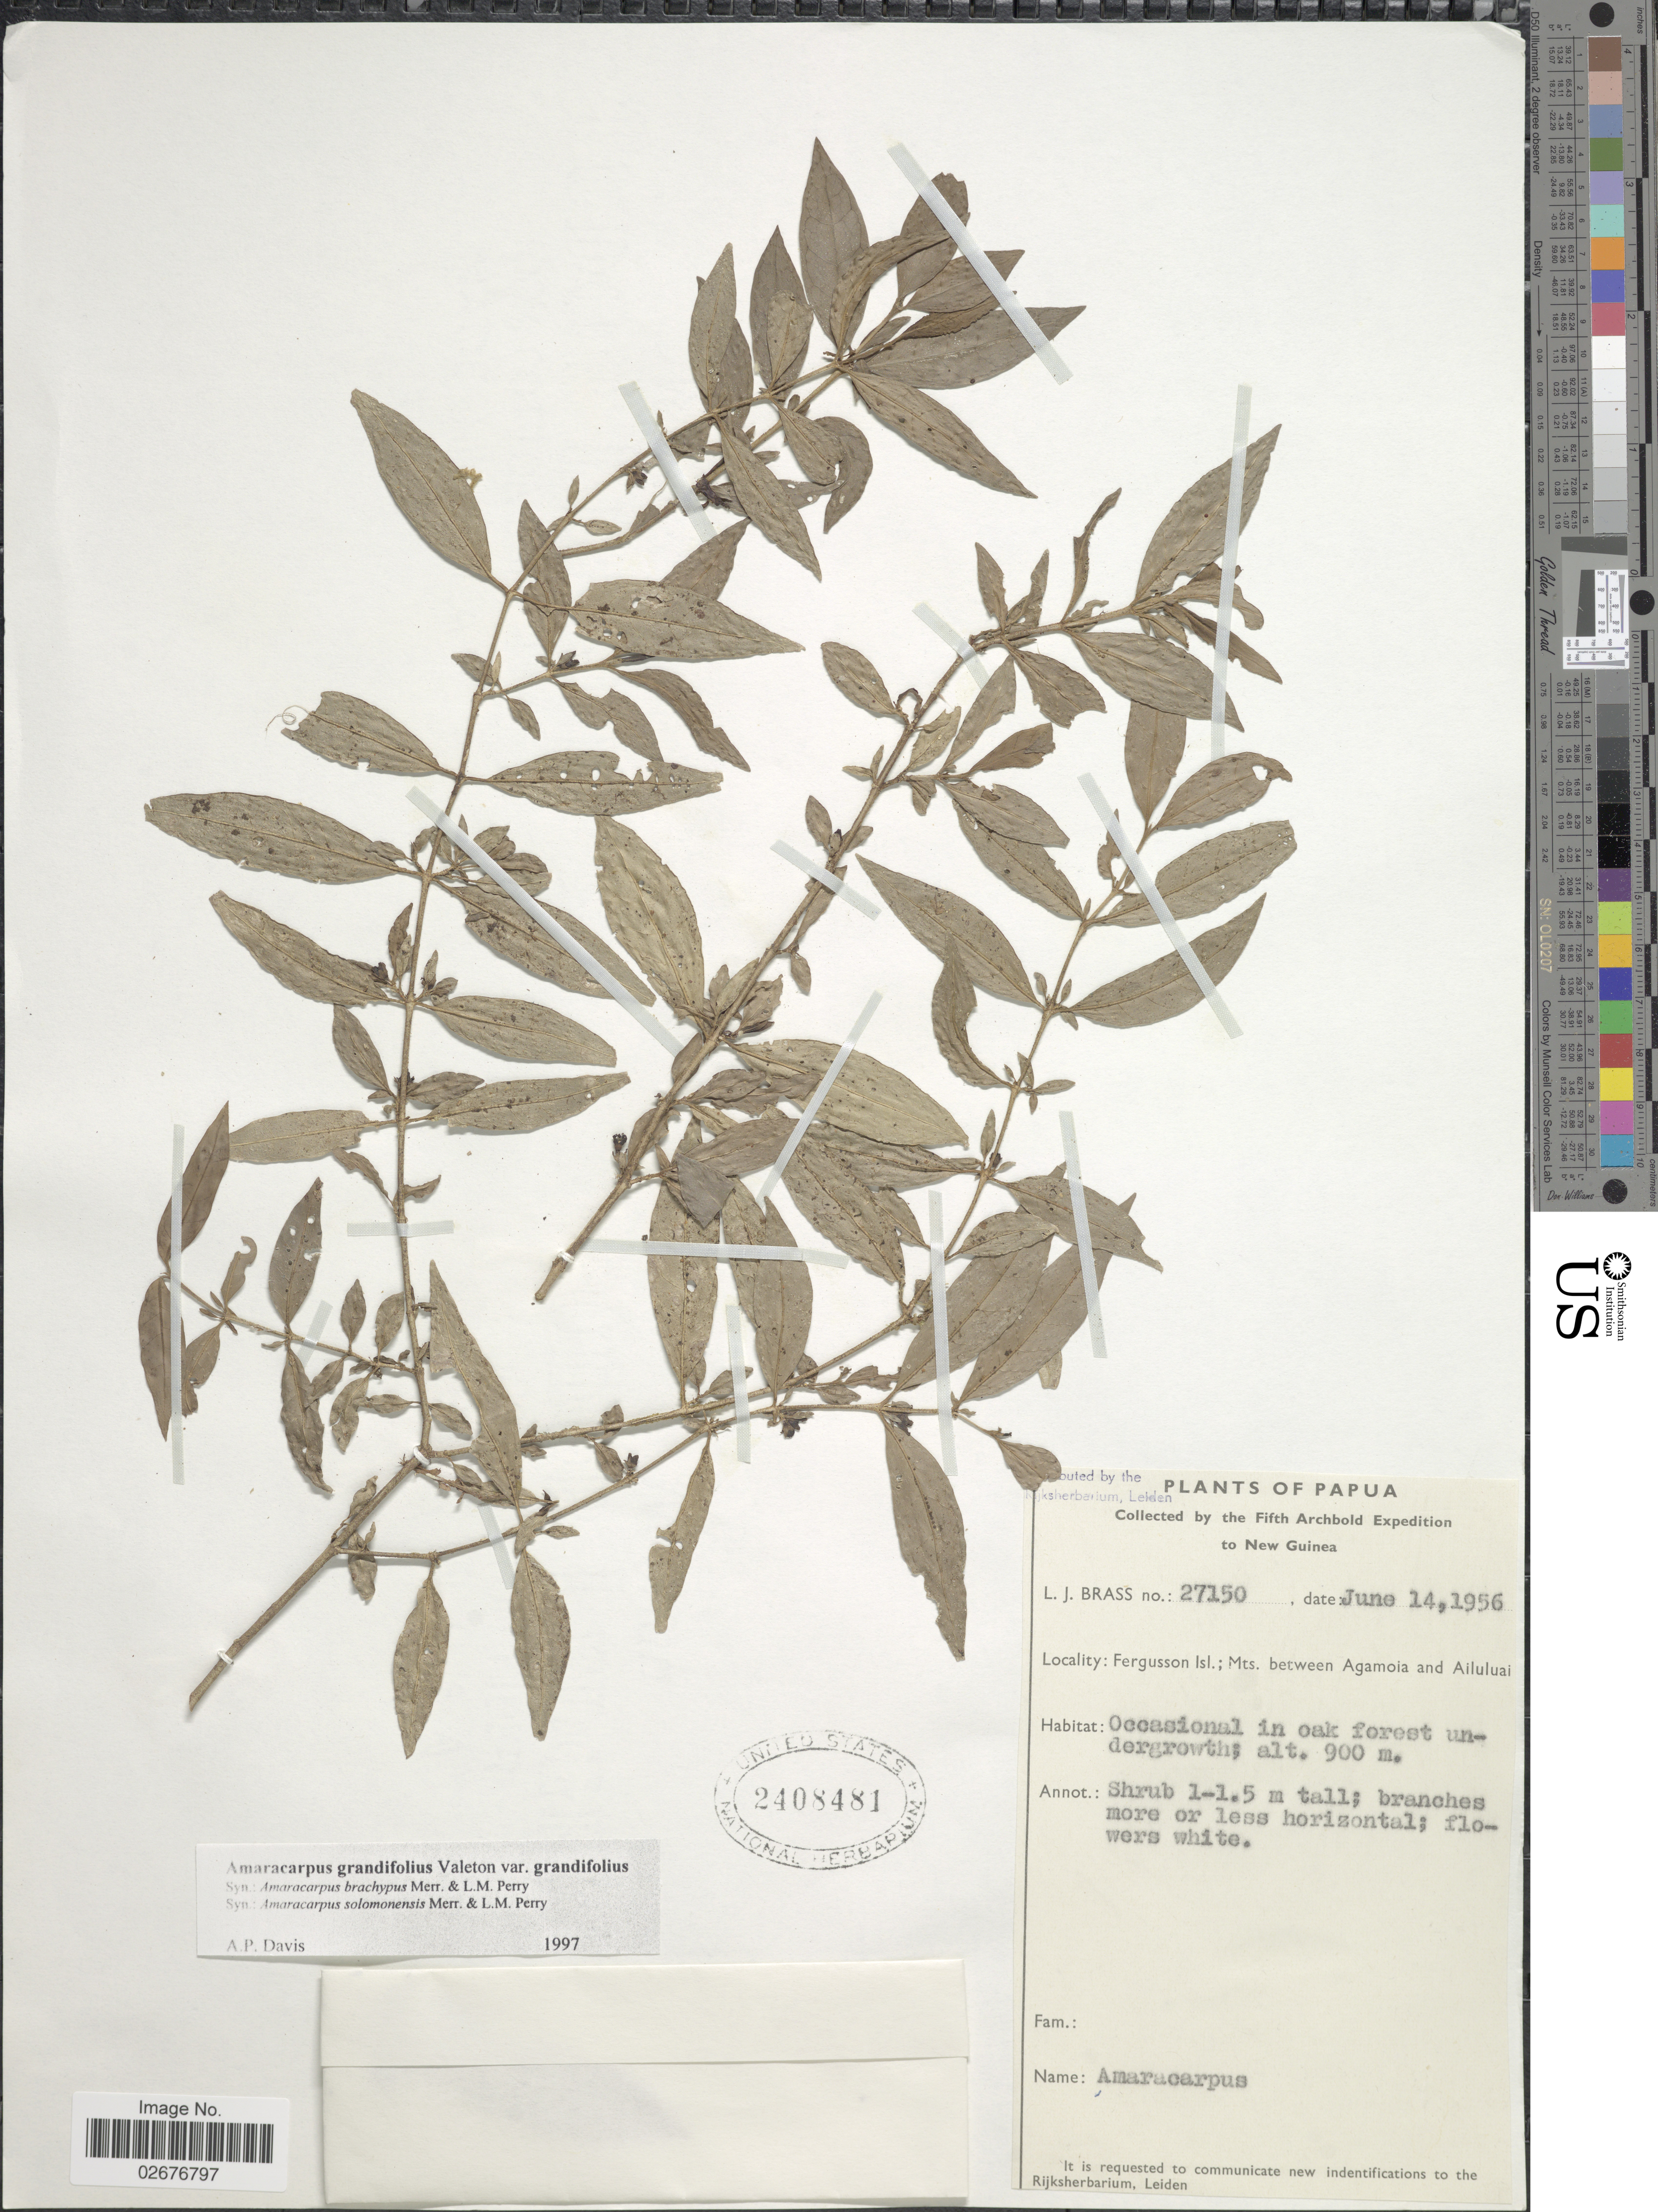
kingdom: Plantae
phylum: Tracheophyta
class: Magnoliopsida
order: Gentianales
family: Rubiaceae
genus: Amaracarpus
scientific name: Amaracarpus grandifolius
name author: Valeton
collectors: L. J. Brass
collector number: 27150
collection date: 1956-06-14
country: Papua New Guinea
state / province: Milne Bay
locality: Papua, to New Guinea, Fergusson Isl.; Mts. between Agamoia and Ailuluai, in oak forest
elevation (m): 900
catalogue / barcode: US 2408481